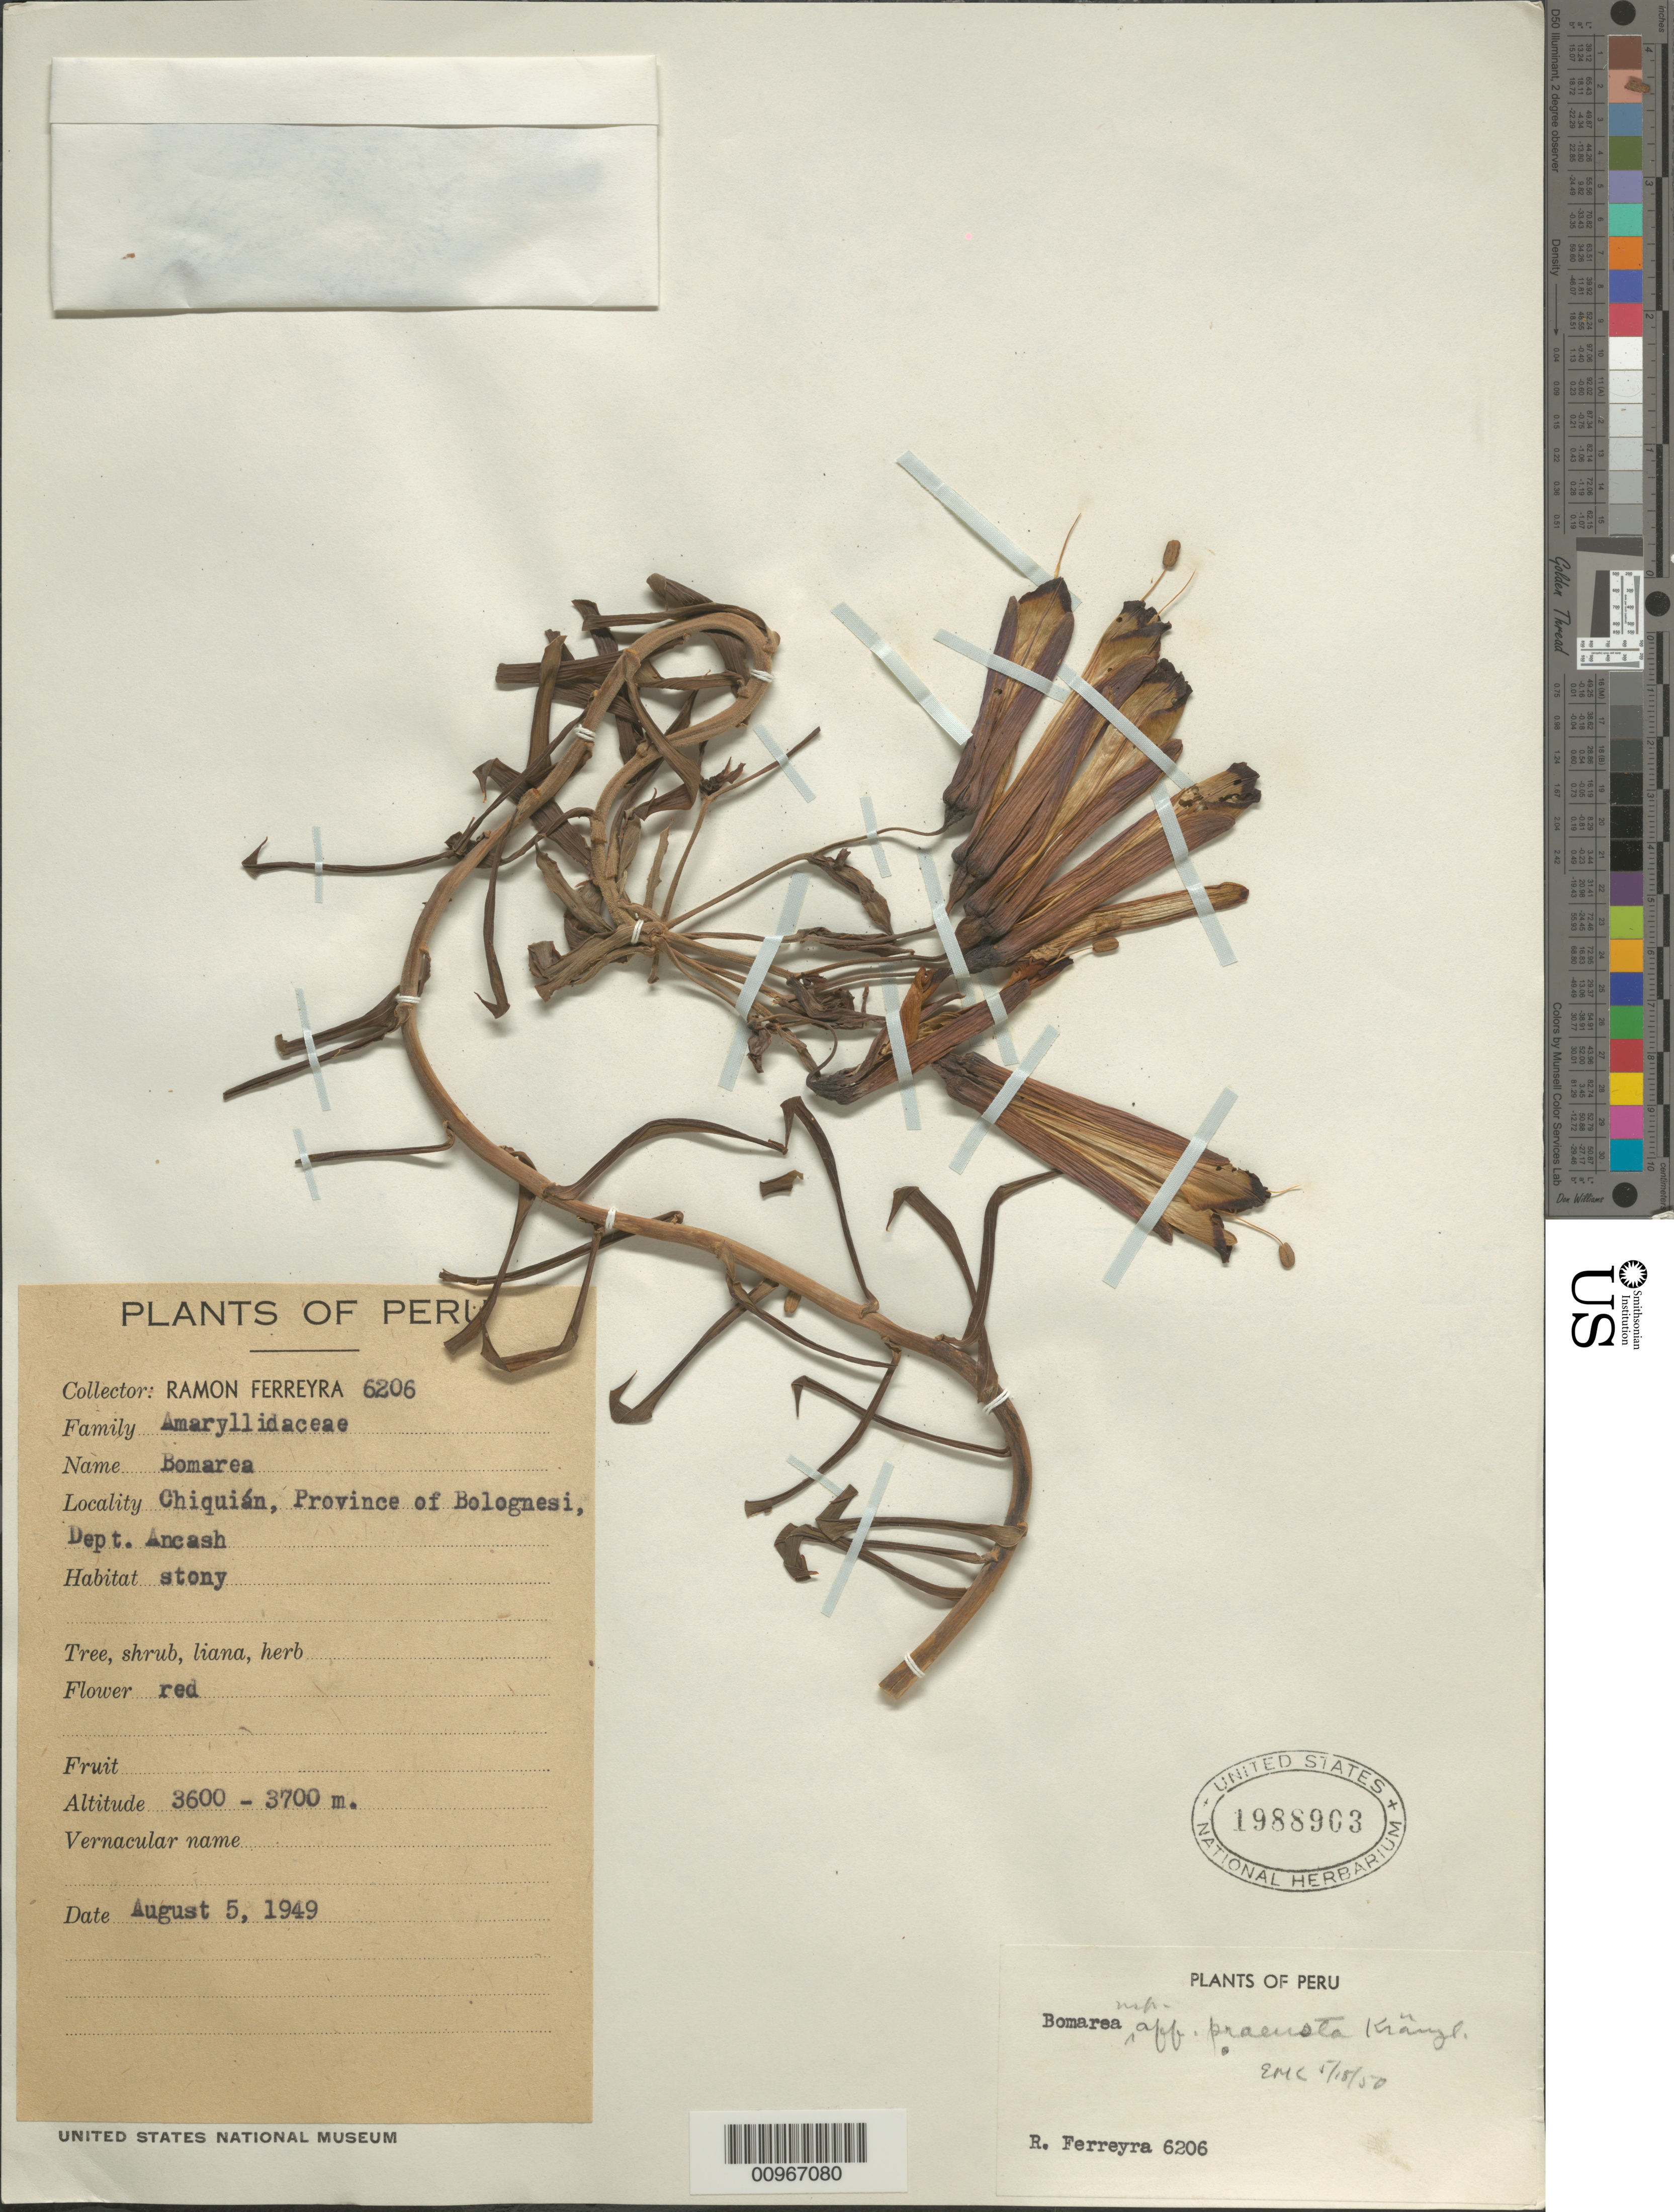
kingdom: Plantae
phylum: Tracheophyta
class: Liliopsida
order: Liliales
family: Alstroemeriaceae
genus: Bomarea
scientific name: Bomarea praeusta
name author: Kraenzl.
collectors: R. A. Ferreyra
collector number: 6206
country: Peru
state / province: Ancash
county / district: Bolognesi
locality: Chiquian. Ancash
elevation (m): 3600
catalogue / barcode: US 1988903